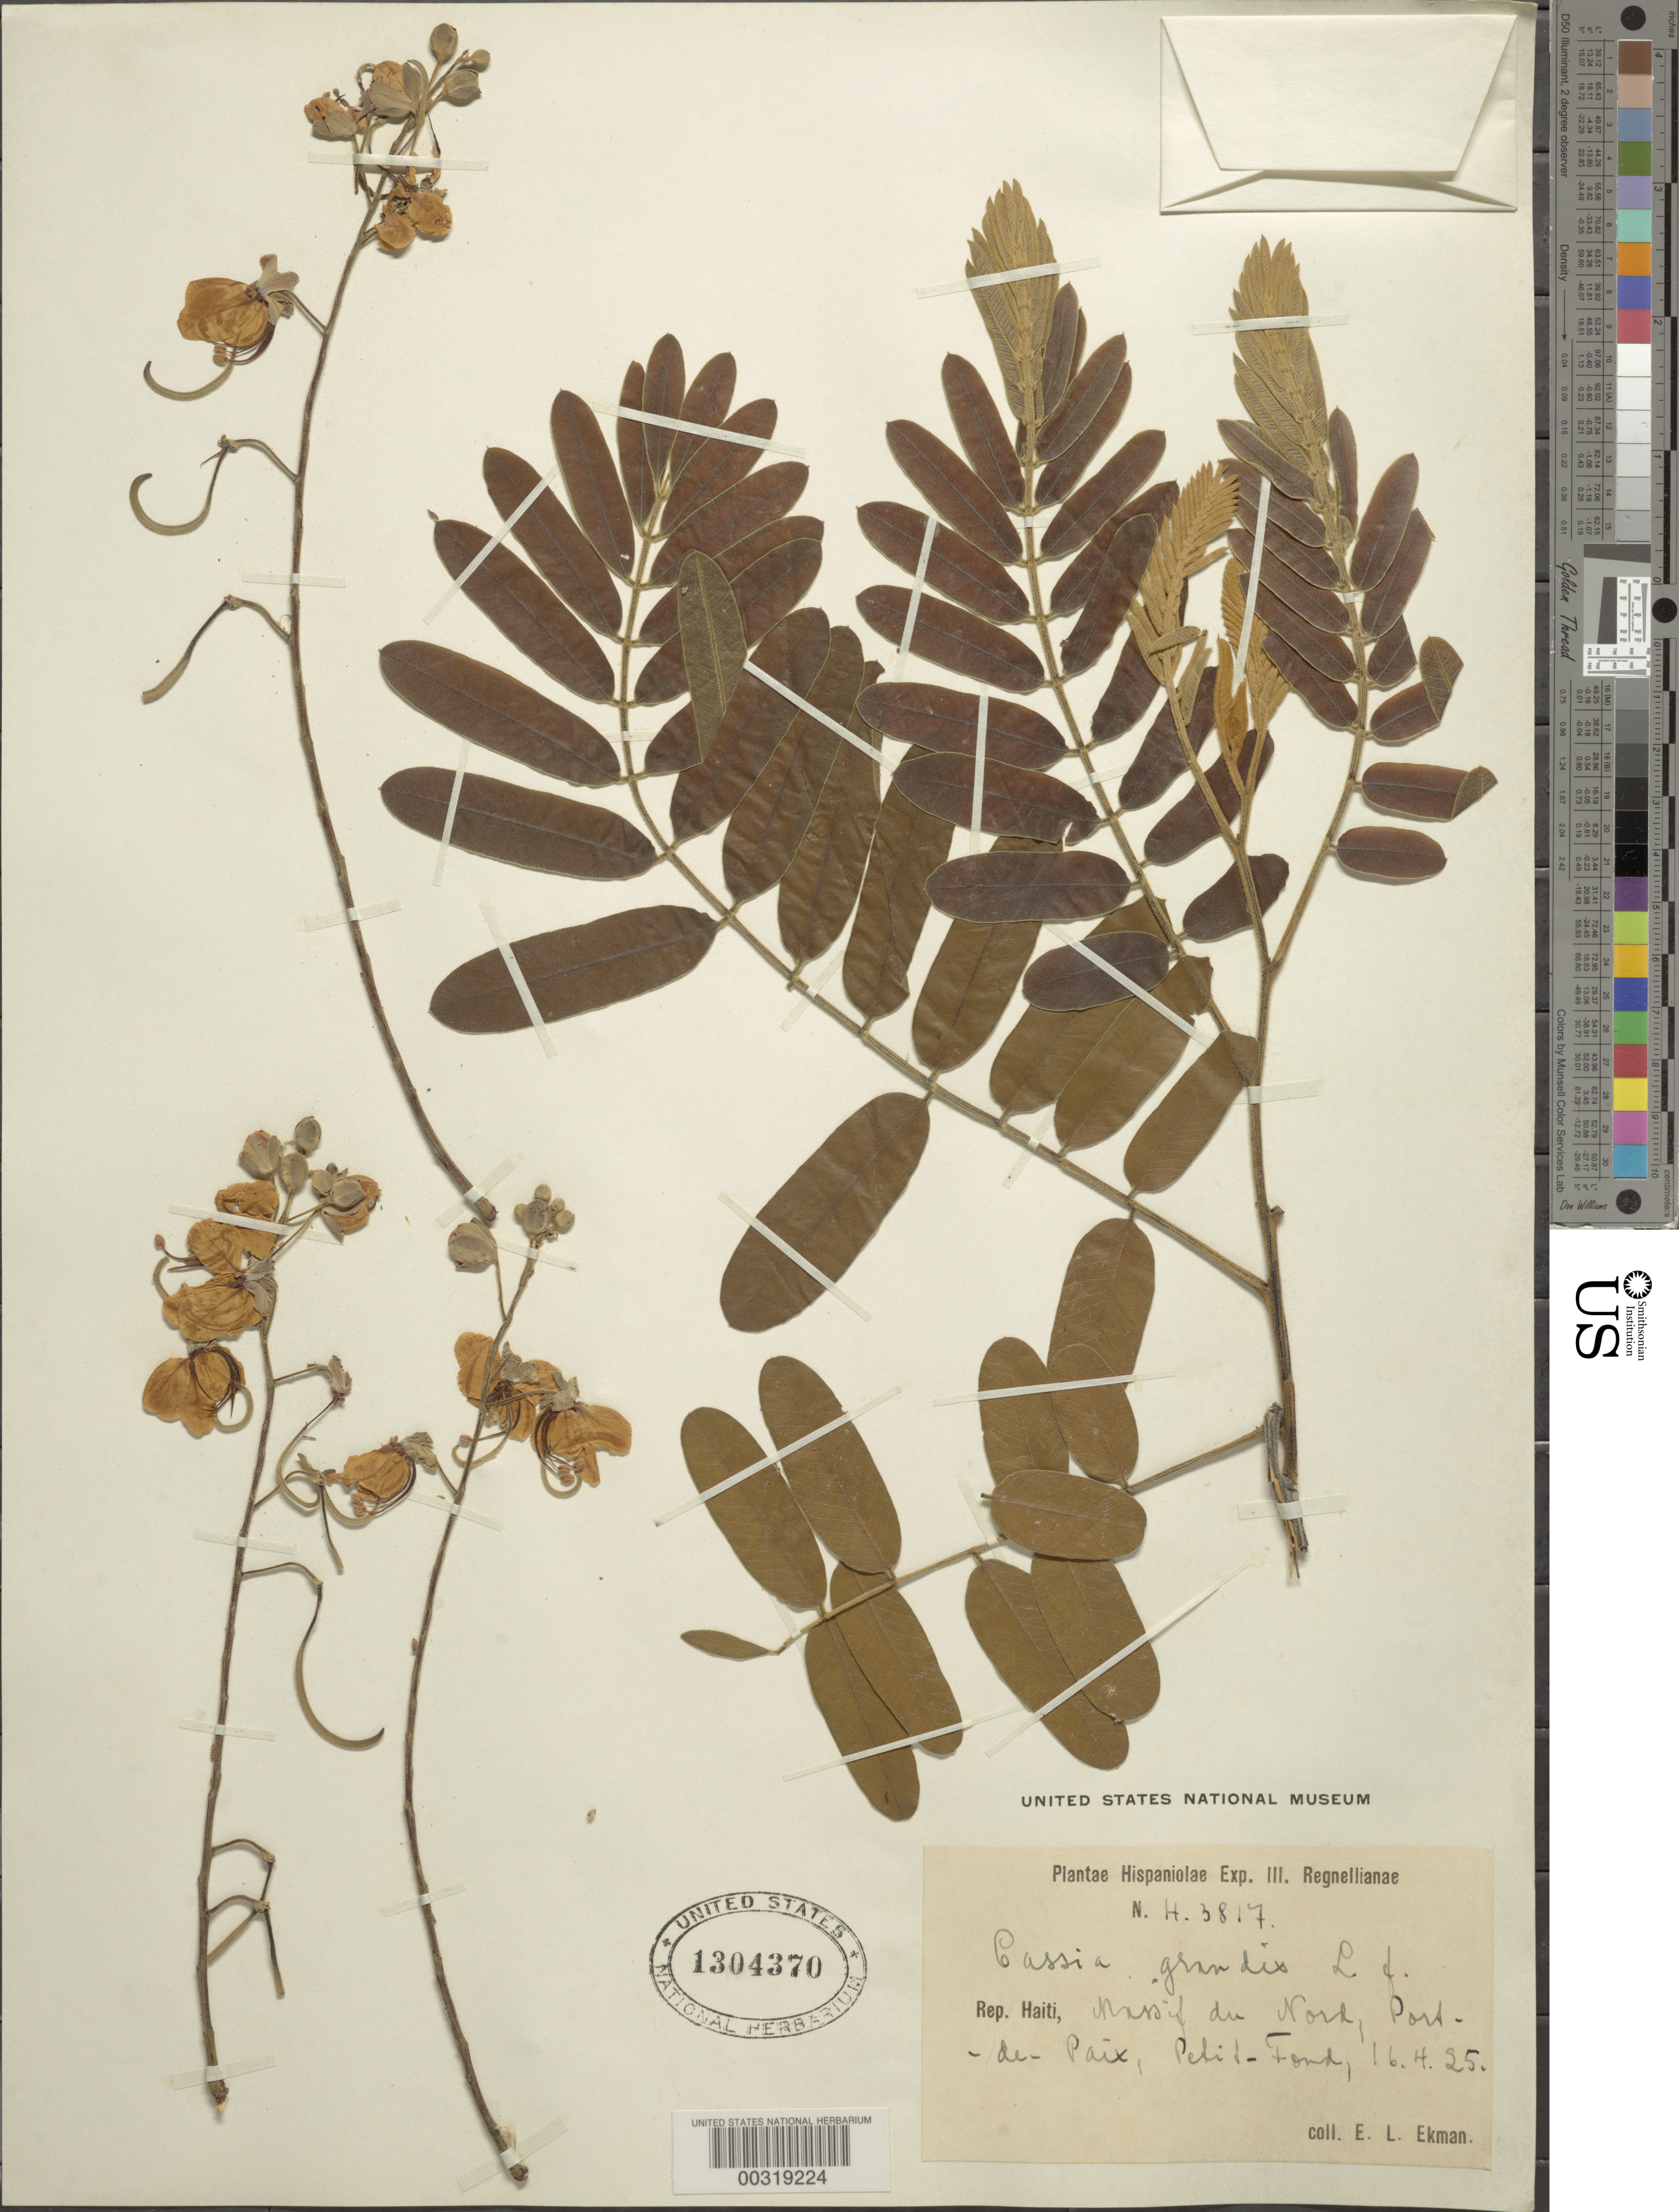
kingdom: Plantae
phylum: Tracheophyta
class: Magnoliopsida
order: Fabales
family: Fabaceae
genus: Cassia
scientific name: Cassia grandis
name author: L. f.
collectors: E. L. Ekman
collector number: N.h. 3817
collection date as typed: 16 Apr 1925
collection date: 1925-04-16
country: Haiti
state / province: Nord-Ouest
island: Hispaniola Island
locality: Massif du nord, port-de-paix, petit-fond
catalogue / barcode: US 1304370